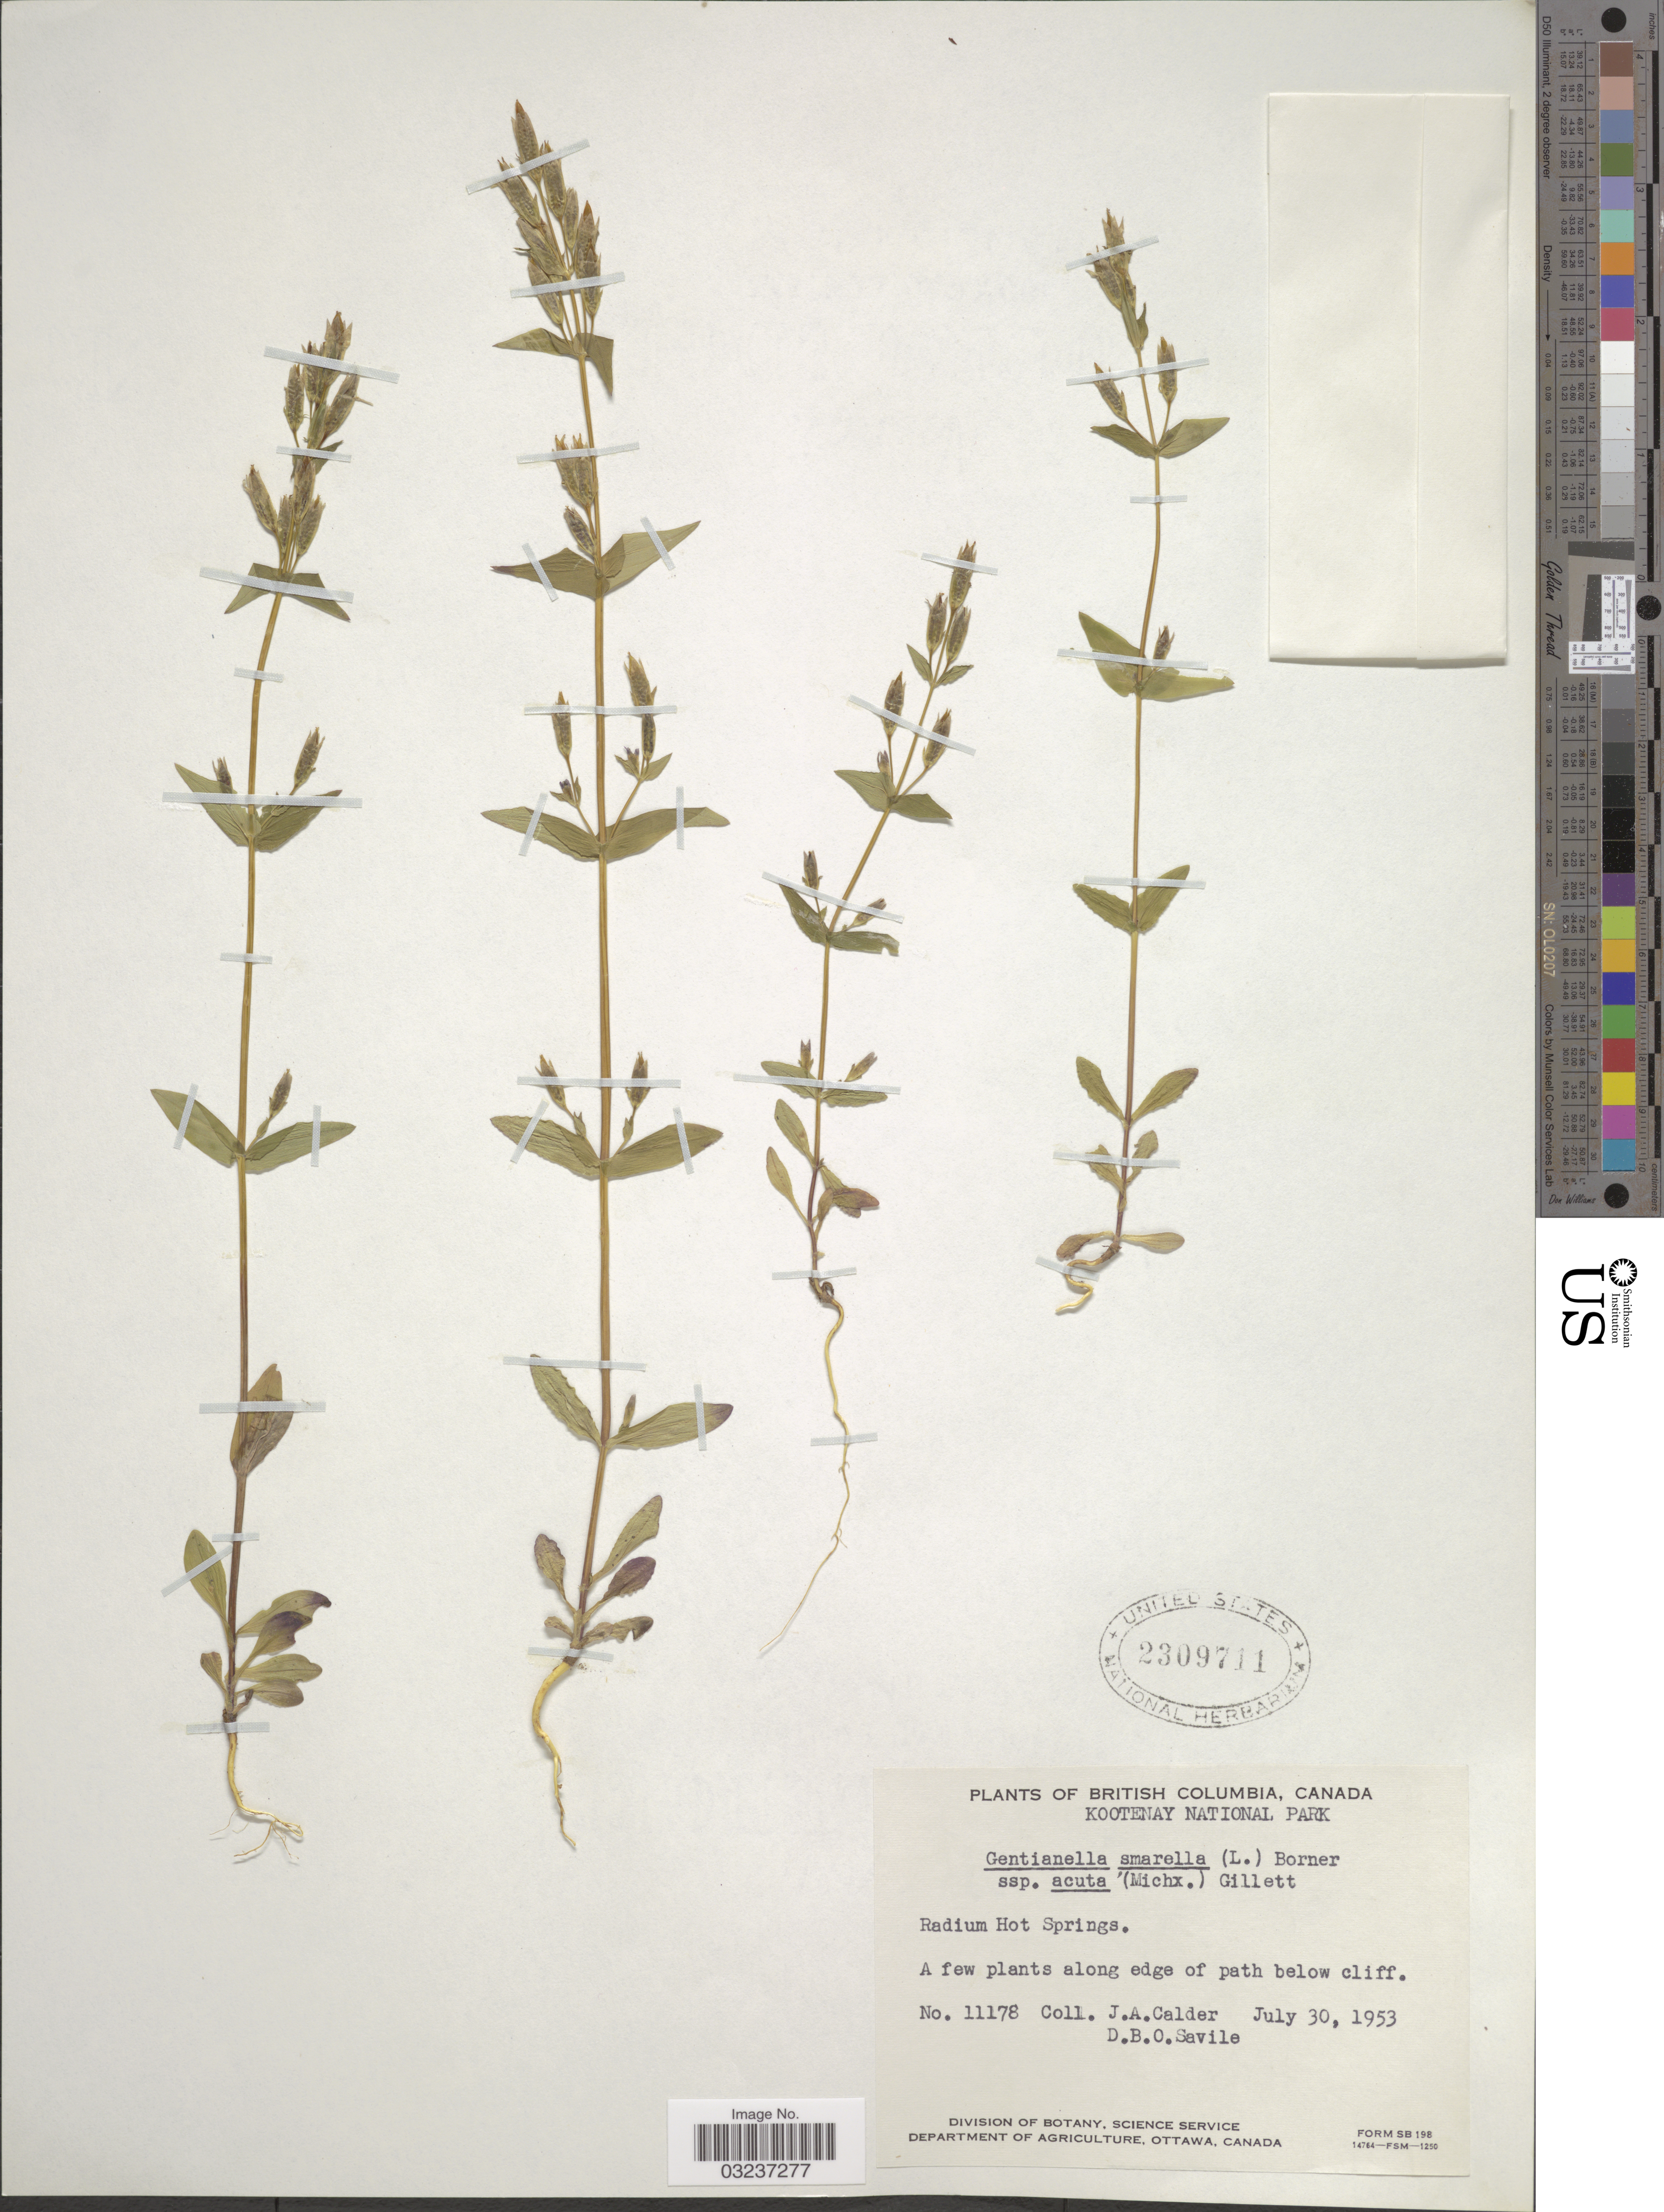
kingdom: Plantae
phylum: Tracheophyta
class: Magnoliopsida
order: Gentianales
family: Gentianaceae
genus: Gentianella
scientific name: Gentianella amarella subsp. acuta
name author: (Michx.) J.M. Gillett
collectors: J. A. Calder & D. Savile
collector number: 11178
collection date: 1953-07-30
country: Canada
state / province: British Columbia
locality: Kootenay National Park. Radium Hot Springs.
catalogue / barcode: US 2309711